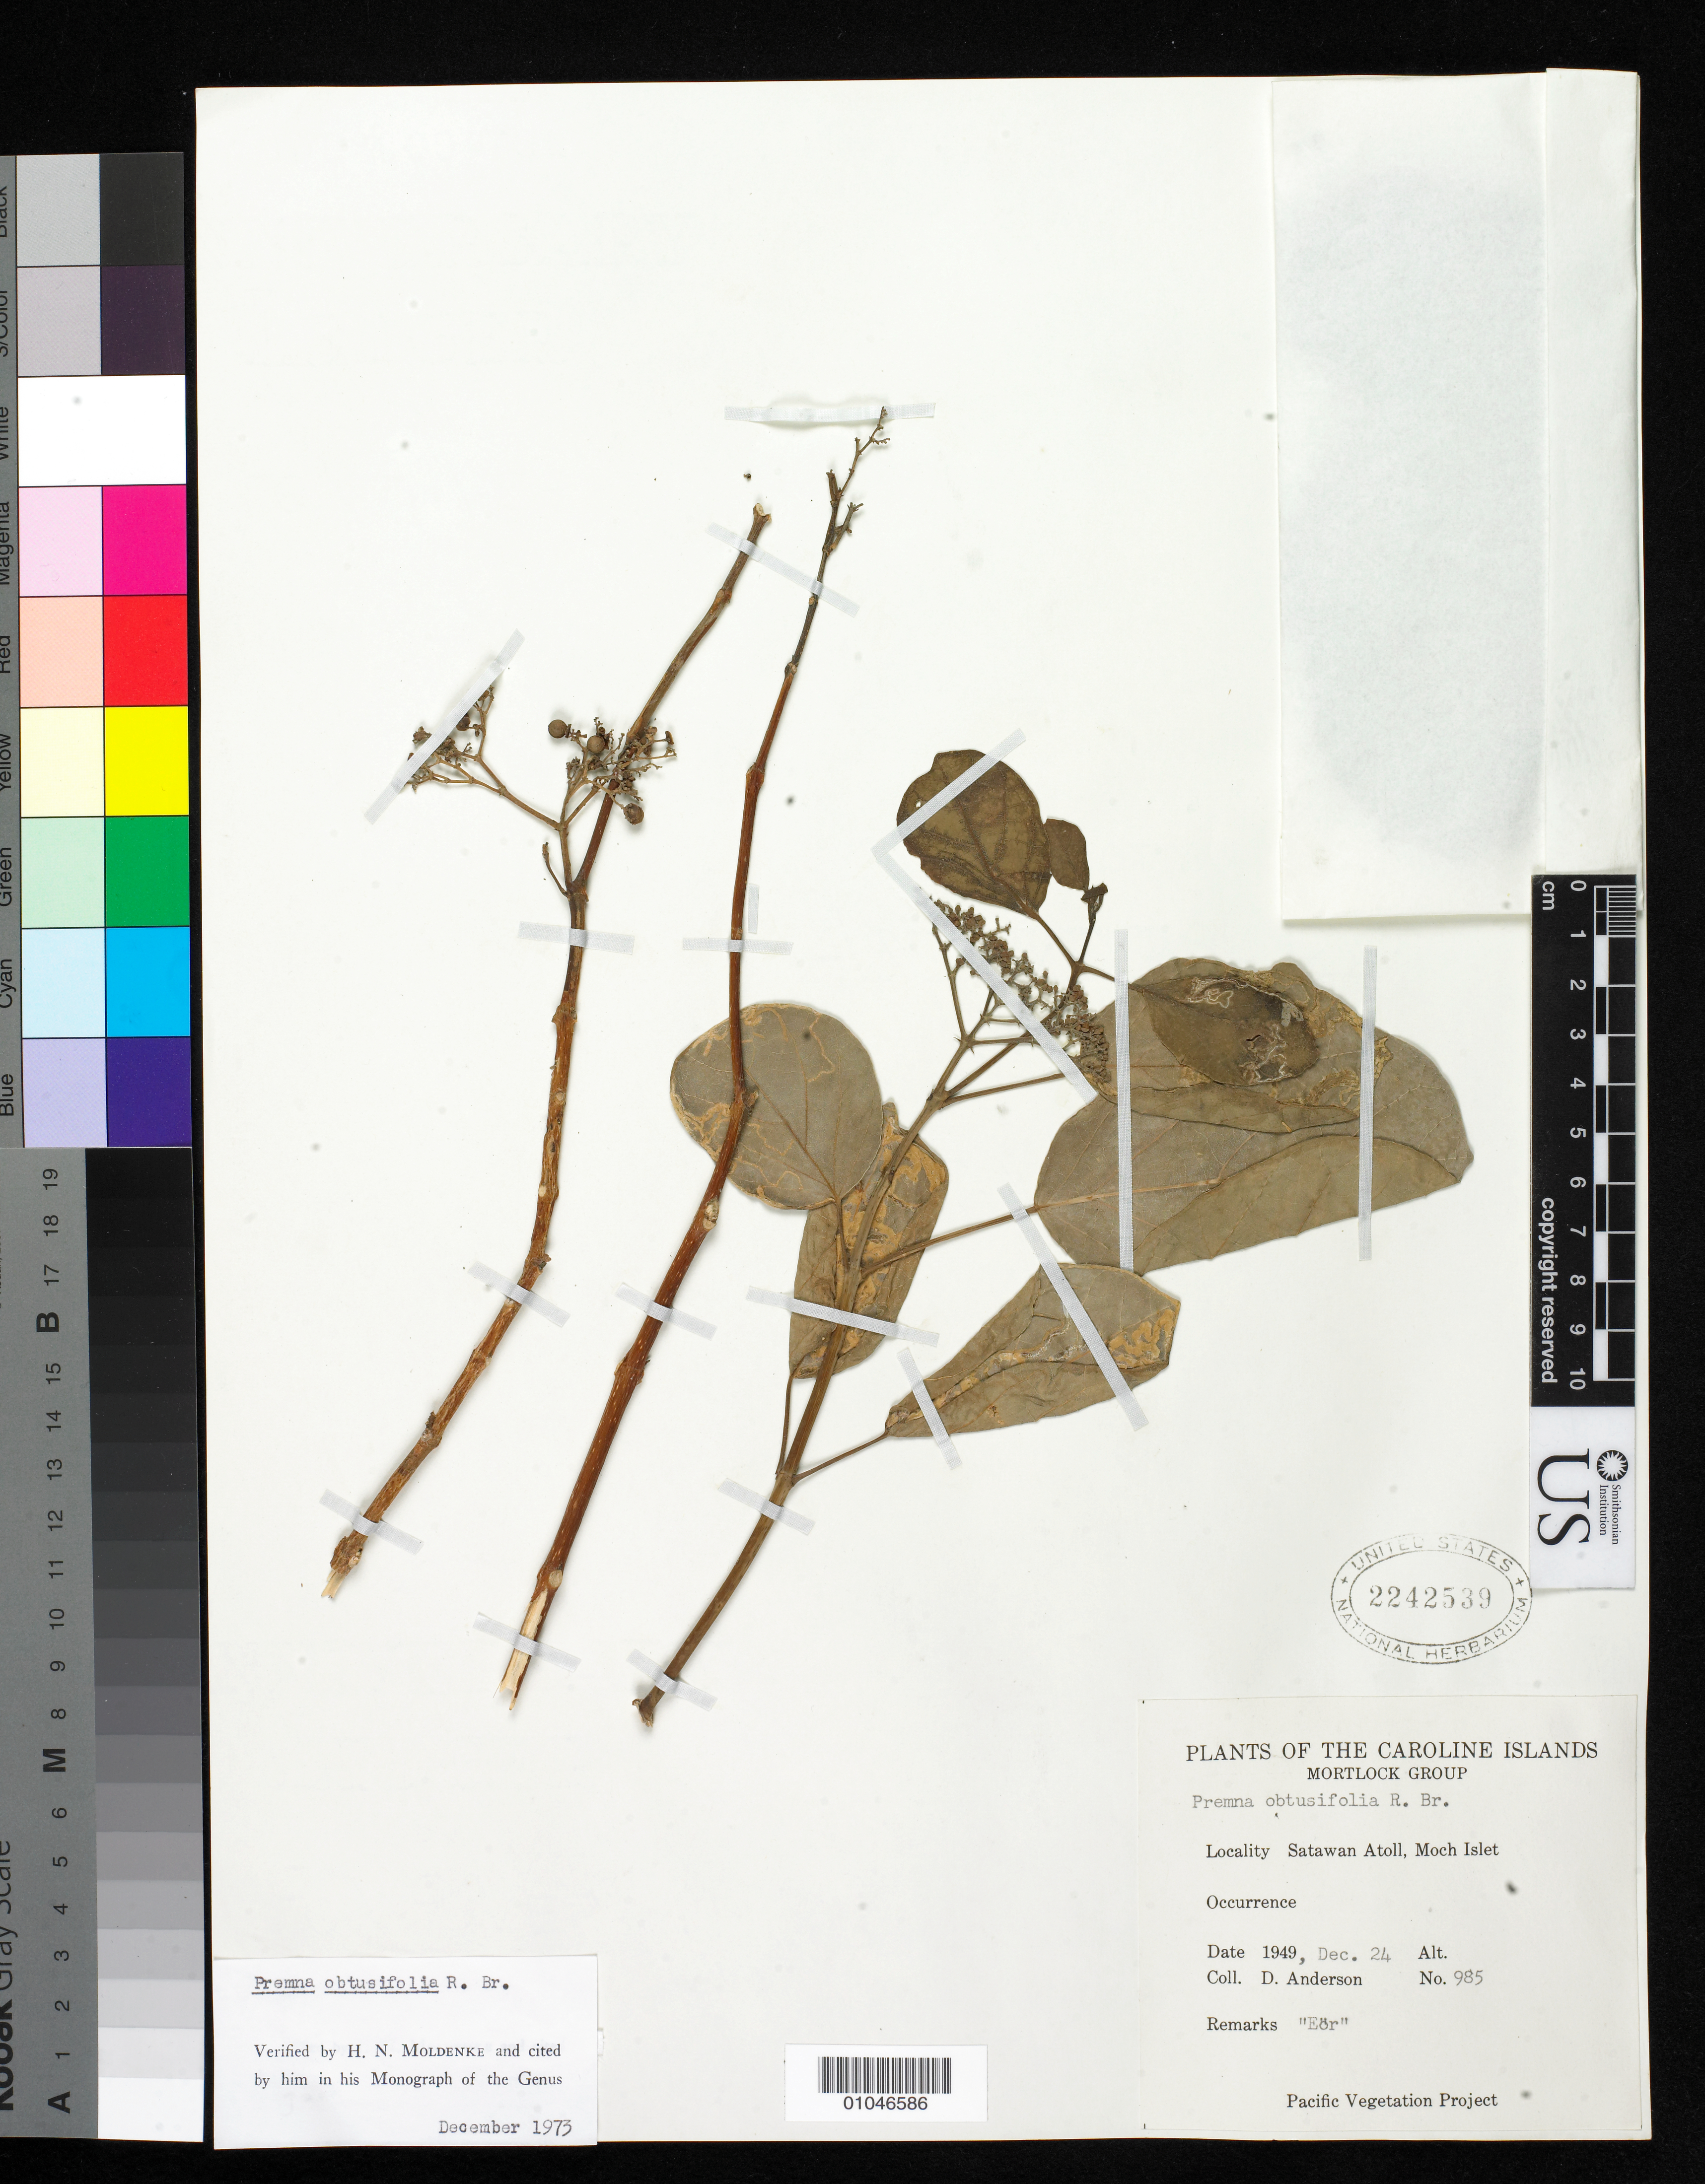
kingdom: Plantae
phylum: Tracheophyta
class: Magnoliopsida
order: Lamiales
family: Lamiaceae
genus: Premna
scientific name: Premna obtusifolia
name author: R. Br.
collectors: D. Anderson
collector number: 985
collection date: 1949-12-24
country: Micronesia, Federated States of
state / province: Truk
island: Satawan Atoll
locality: Moch Islet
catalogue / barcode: US 2242539